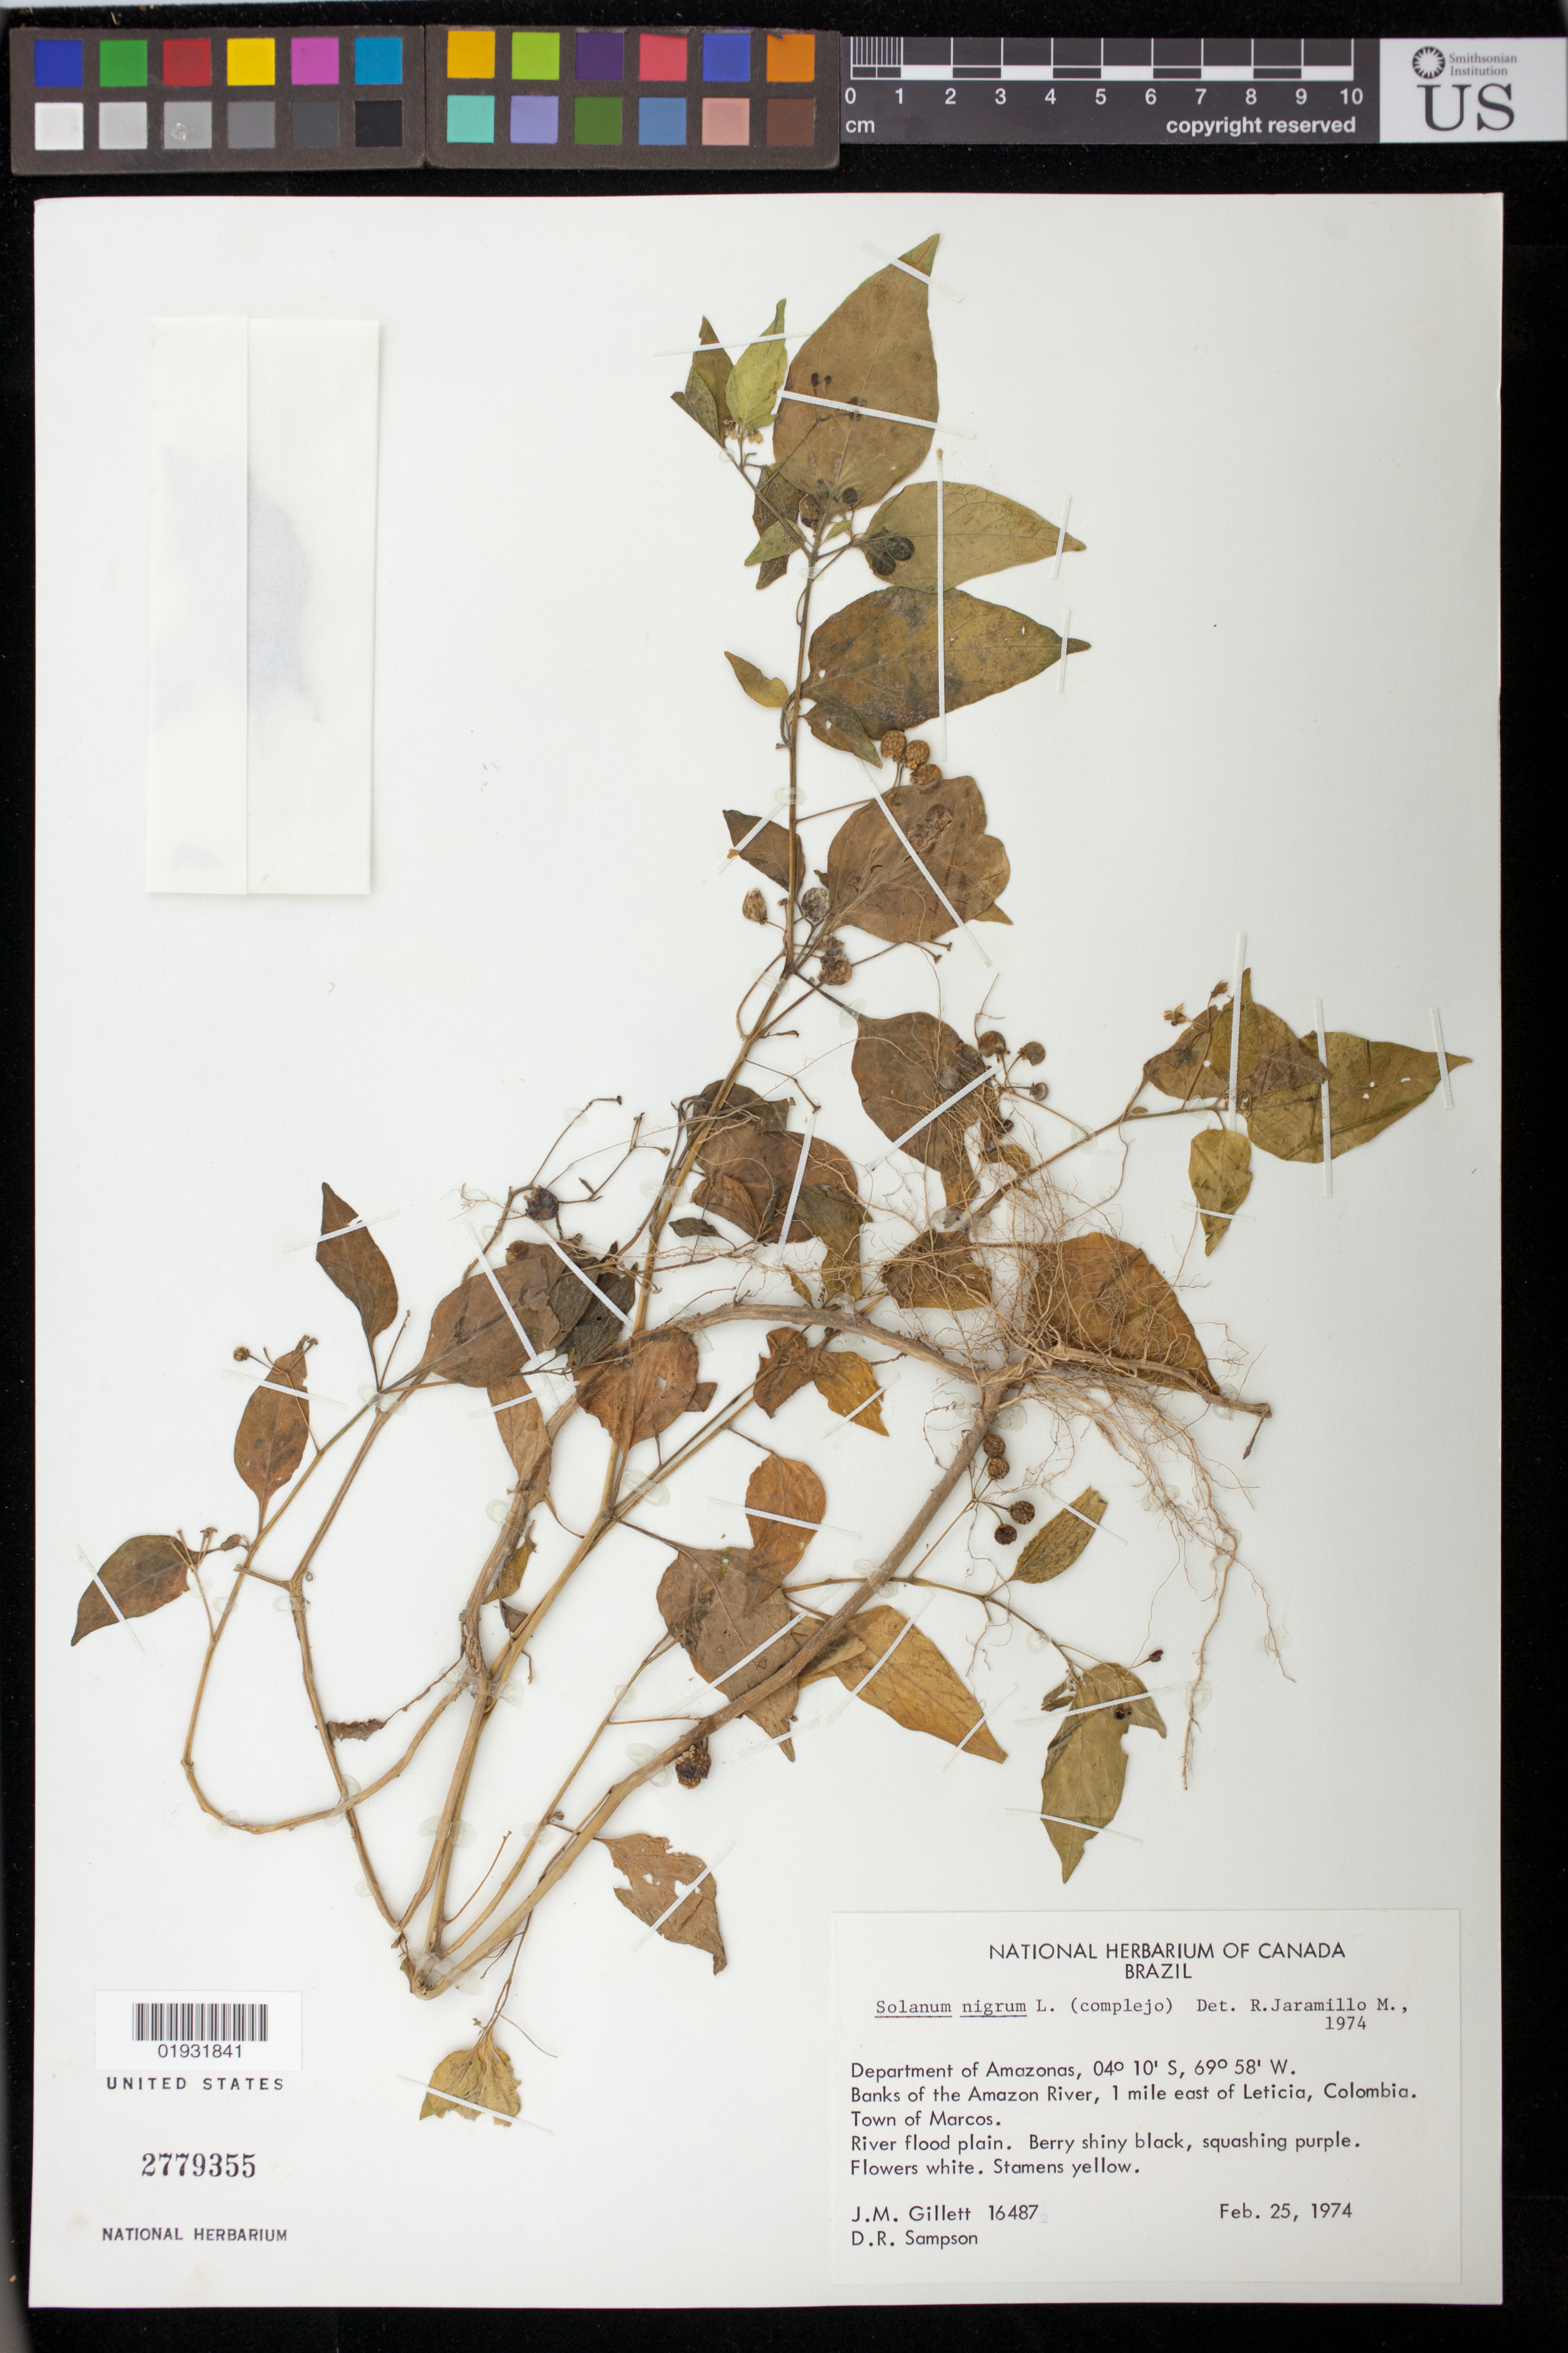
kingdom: Plantae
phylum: Tracheophyta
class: Magnoliopsida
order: Solanales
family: Solanaceae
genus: Solanum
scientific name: Solanum nigrum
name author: L.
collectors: J. Gillett & D. Sampson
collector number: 16487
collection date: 1974-02-25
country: Colombia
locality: Banks of Amazon River, 1ile east of Leticia. Town of Marcos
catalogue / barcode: US 2779355